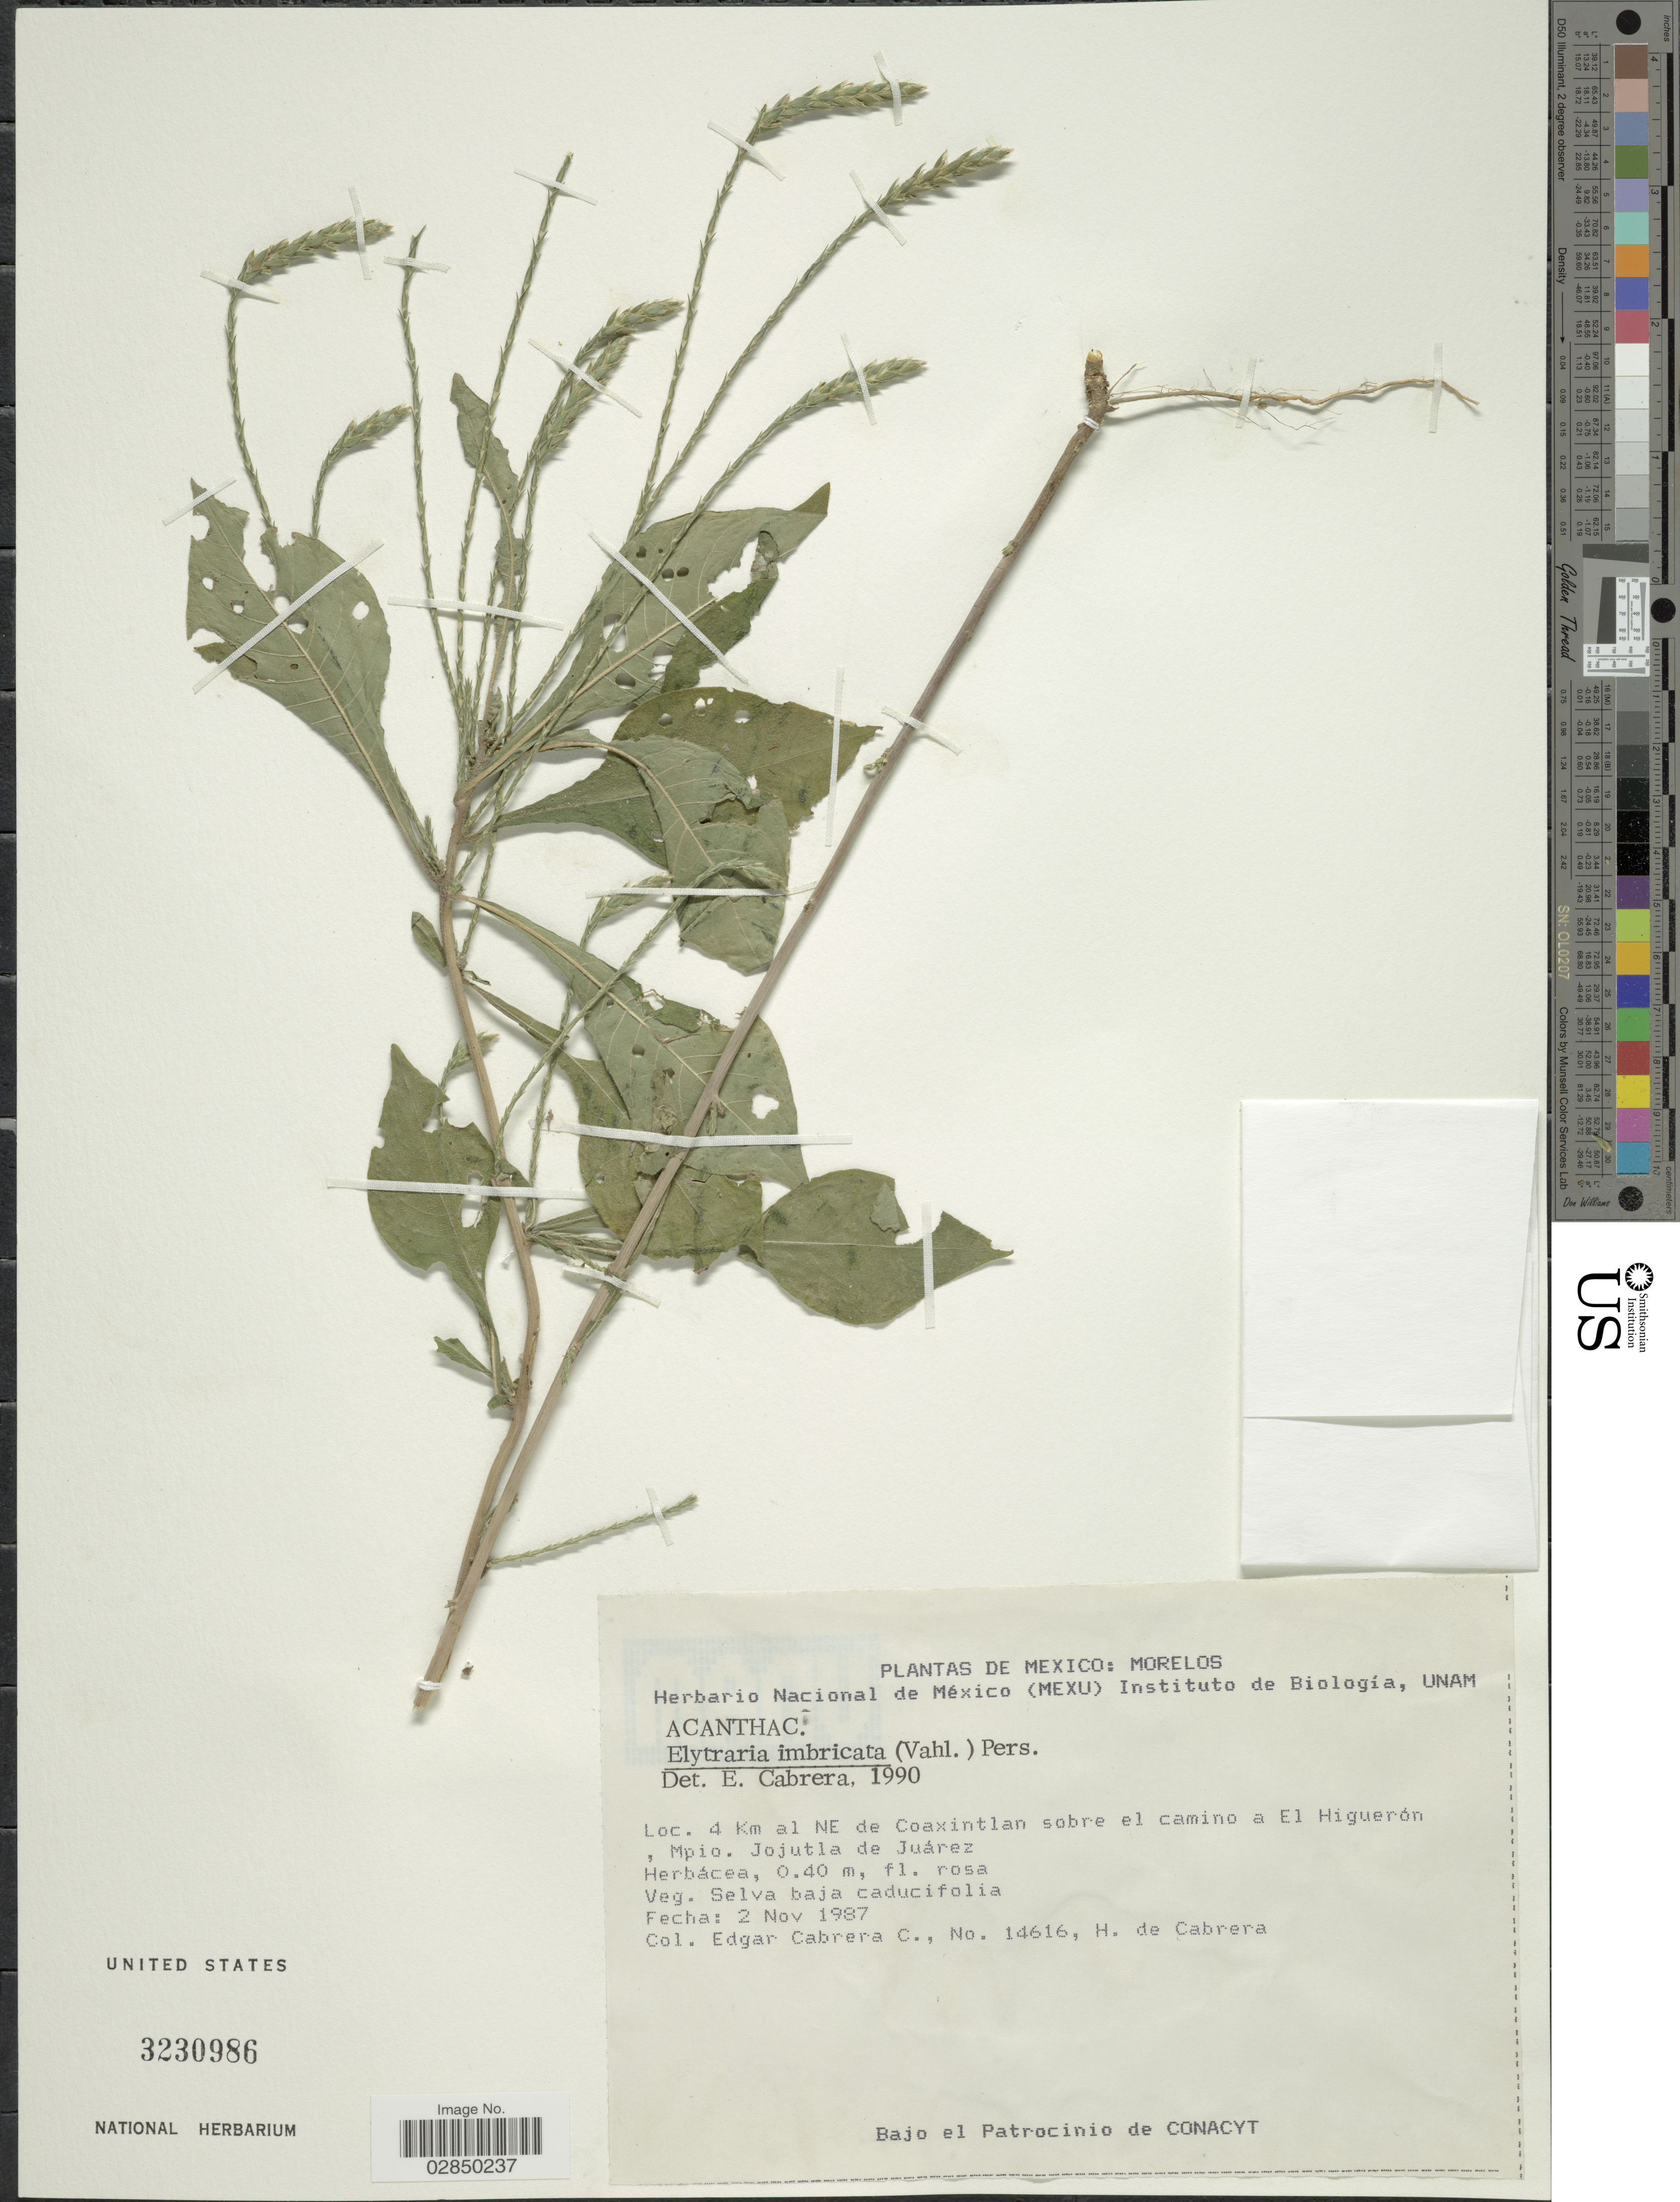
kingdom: Plantae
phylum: Tracheophyta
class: Magnoliopsida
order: Lamiales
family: Acanthaceae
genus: Elytraria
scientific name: Elytraria imbricata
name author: (Vahl) Pers.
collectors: E. Cabrera C. & H. de Cabrera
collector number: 14616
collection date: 1987-11-02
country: Mexico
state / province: Morelos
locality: A Km al NE de Coaxintlan sobre el camino a El Higuerón, Mpio. Jojutla de Juárez.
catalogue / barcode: US 3230986